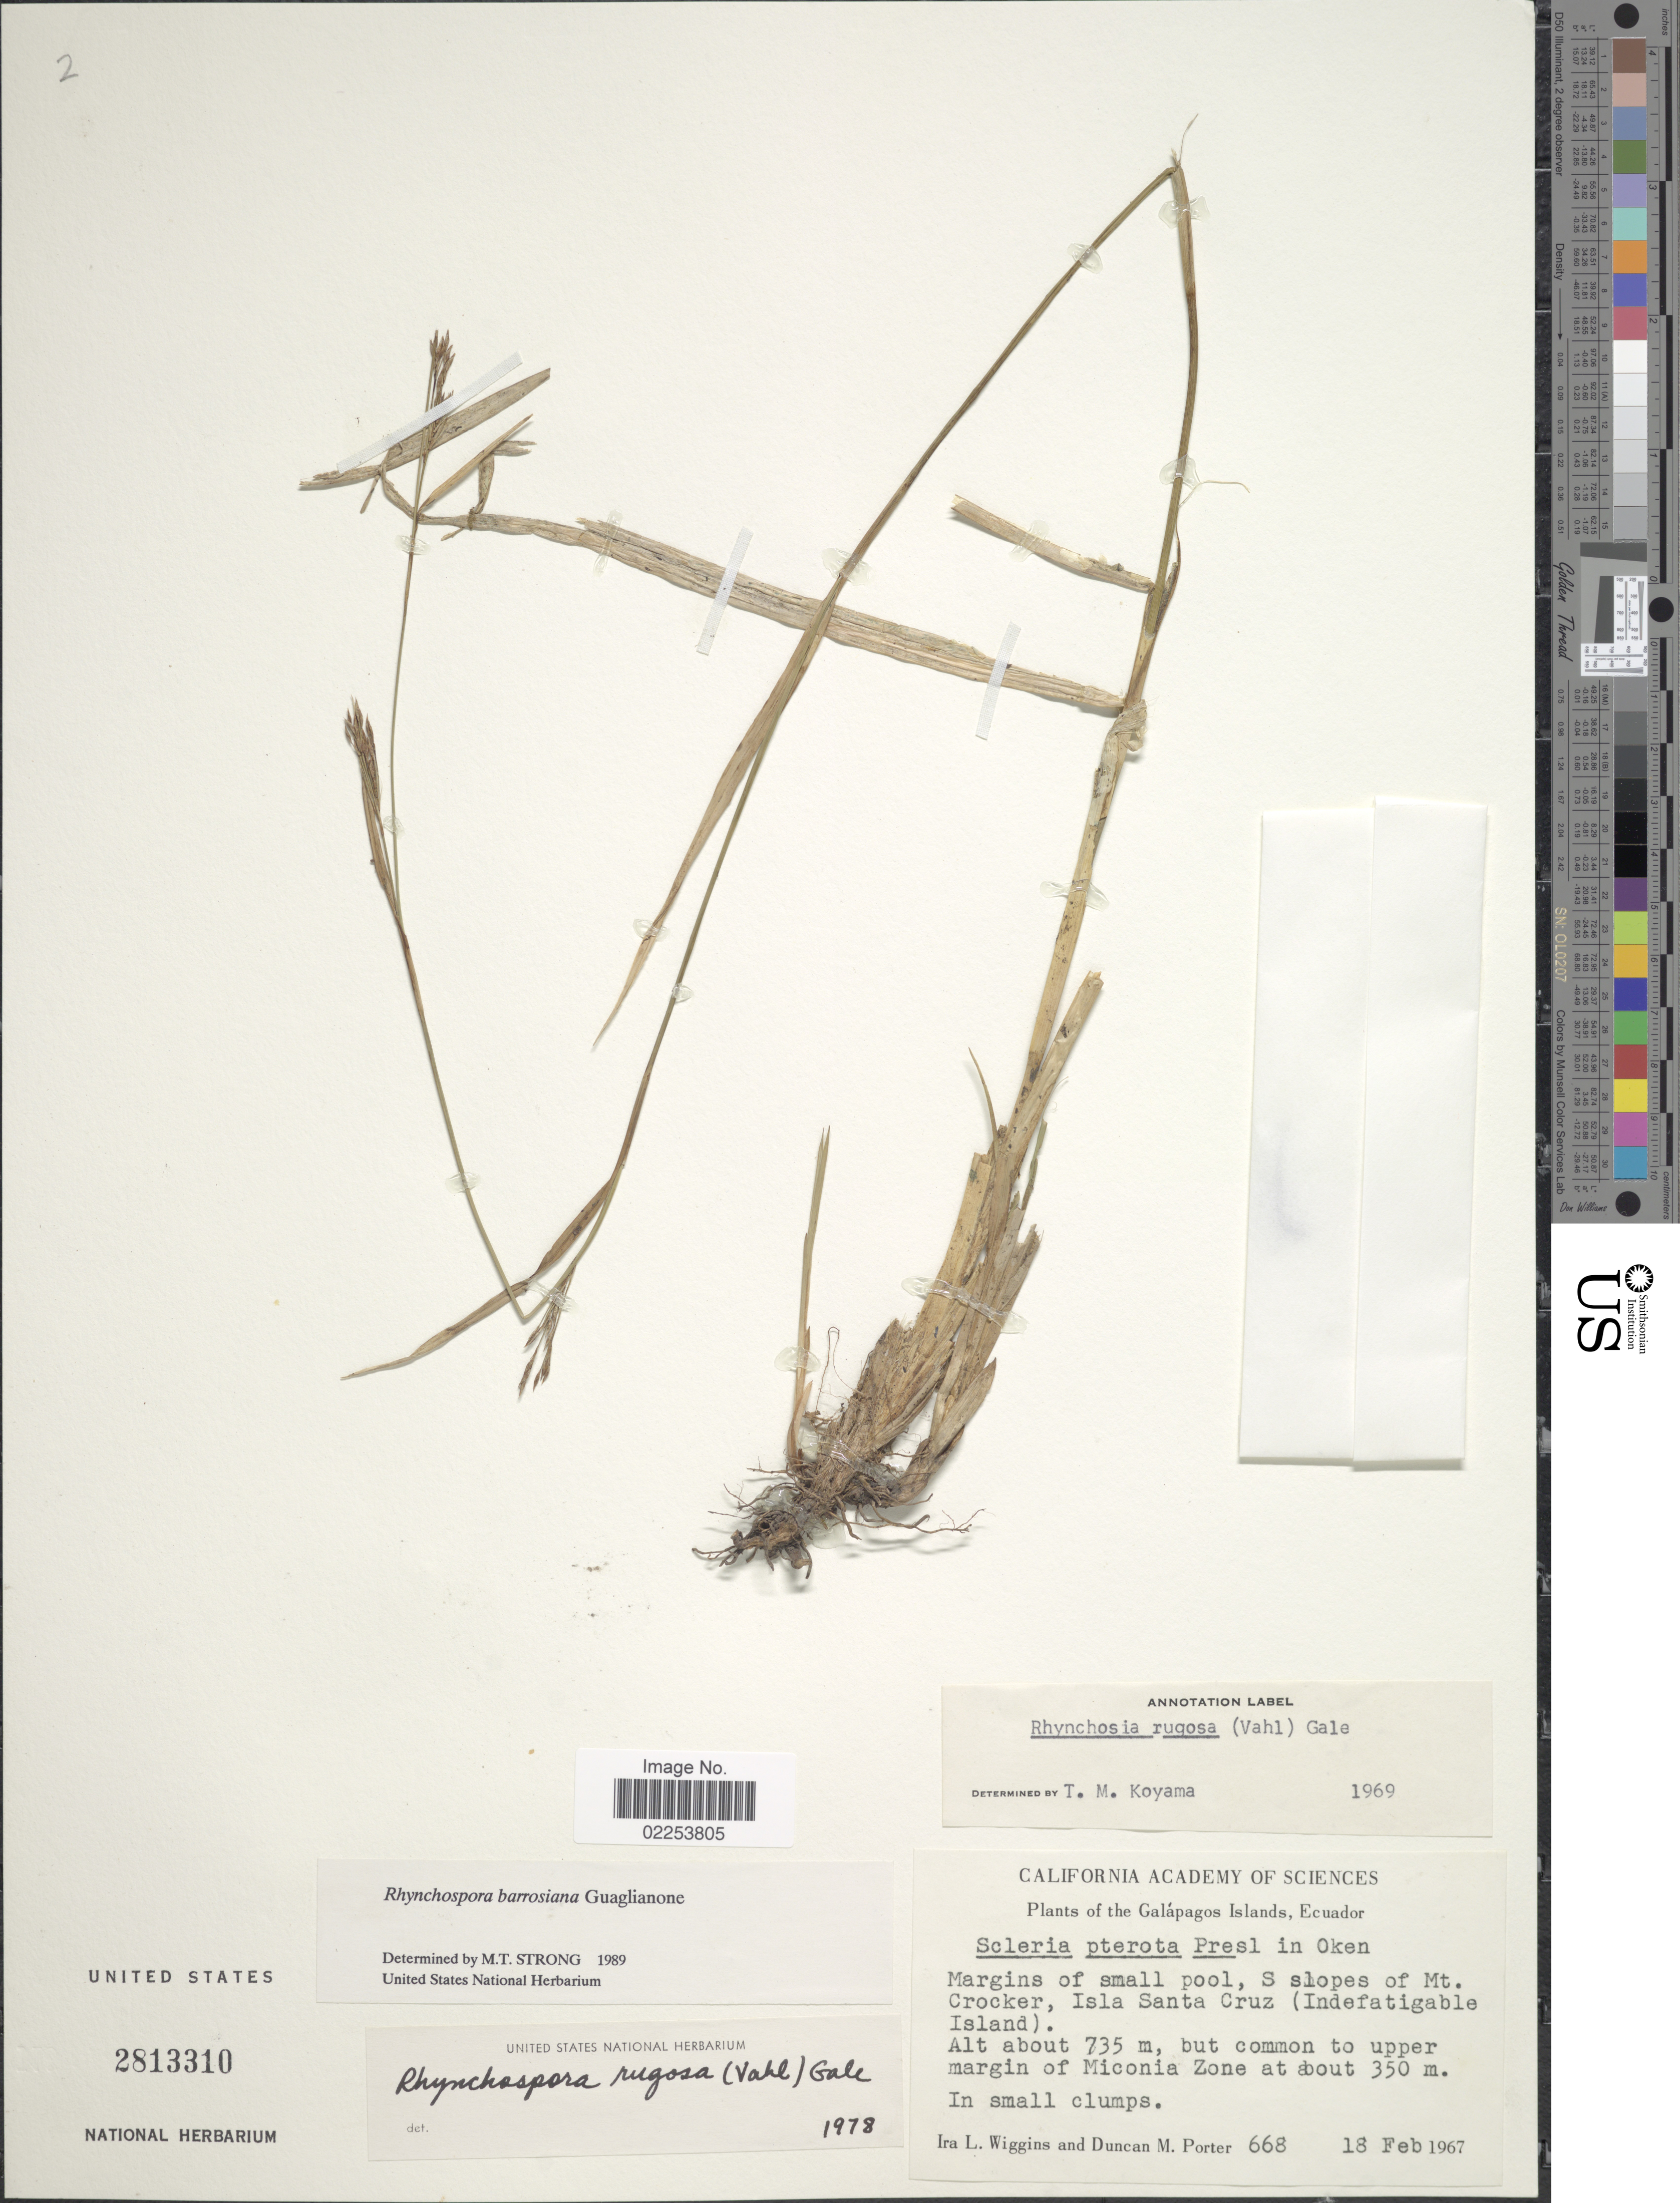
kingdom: Plantae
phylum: Tracheophyta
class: Liliopsida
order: Poales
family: Cyperaceae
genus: Rhynchospora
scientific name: Rhynchospora barrosiana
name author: Guagl.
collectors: I. L. Wiggins & D. M. Porter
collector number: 668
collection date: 1967-02-18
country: Ecuador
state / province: Colón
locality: Margins of small pool, S slopes of Mt. Crocker, Isla Santa Cruz, (Indefatigable Island), but common to upper margin of Miconia Zone, Galapagos Islands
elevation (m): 350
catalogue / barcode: US 2813310